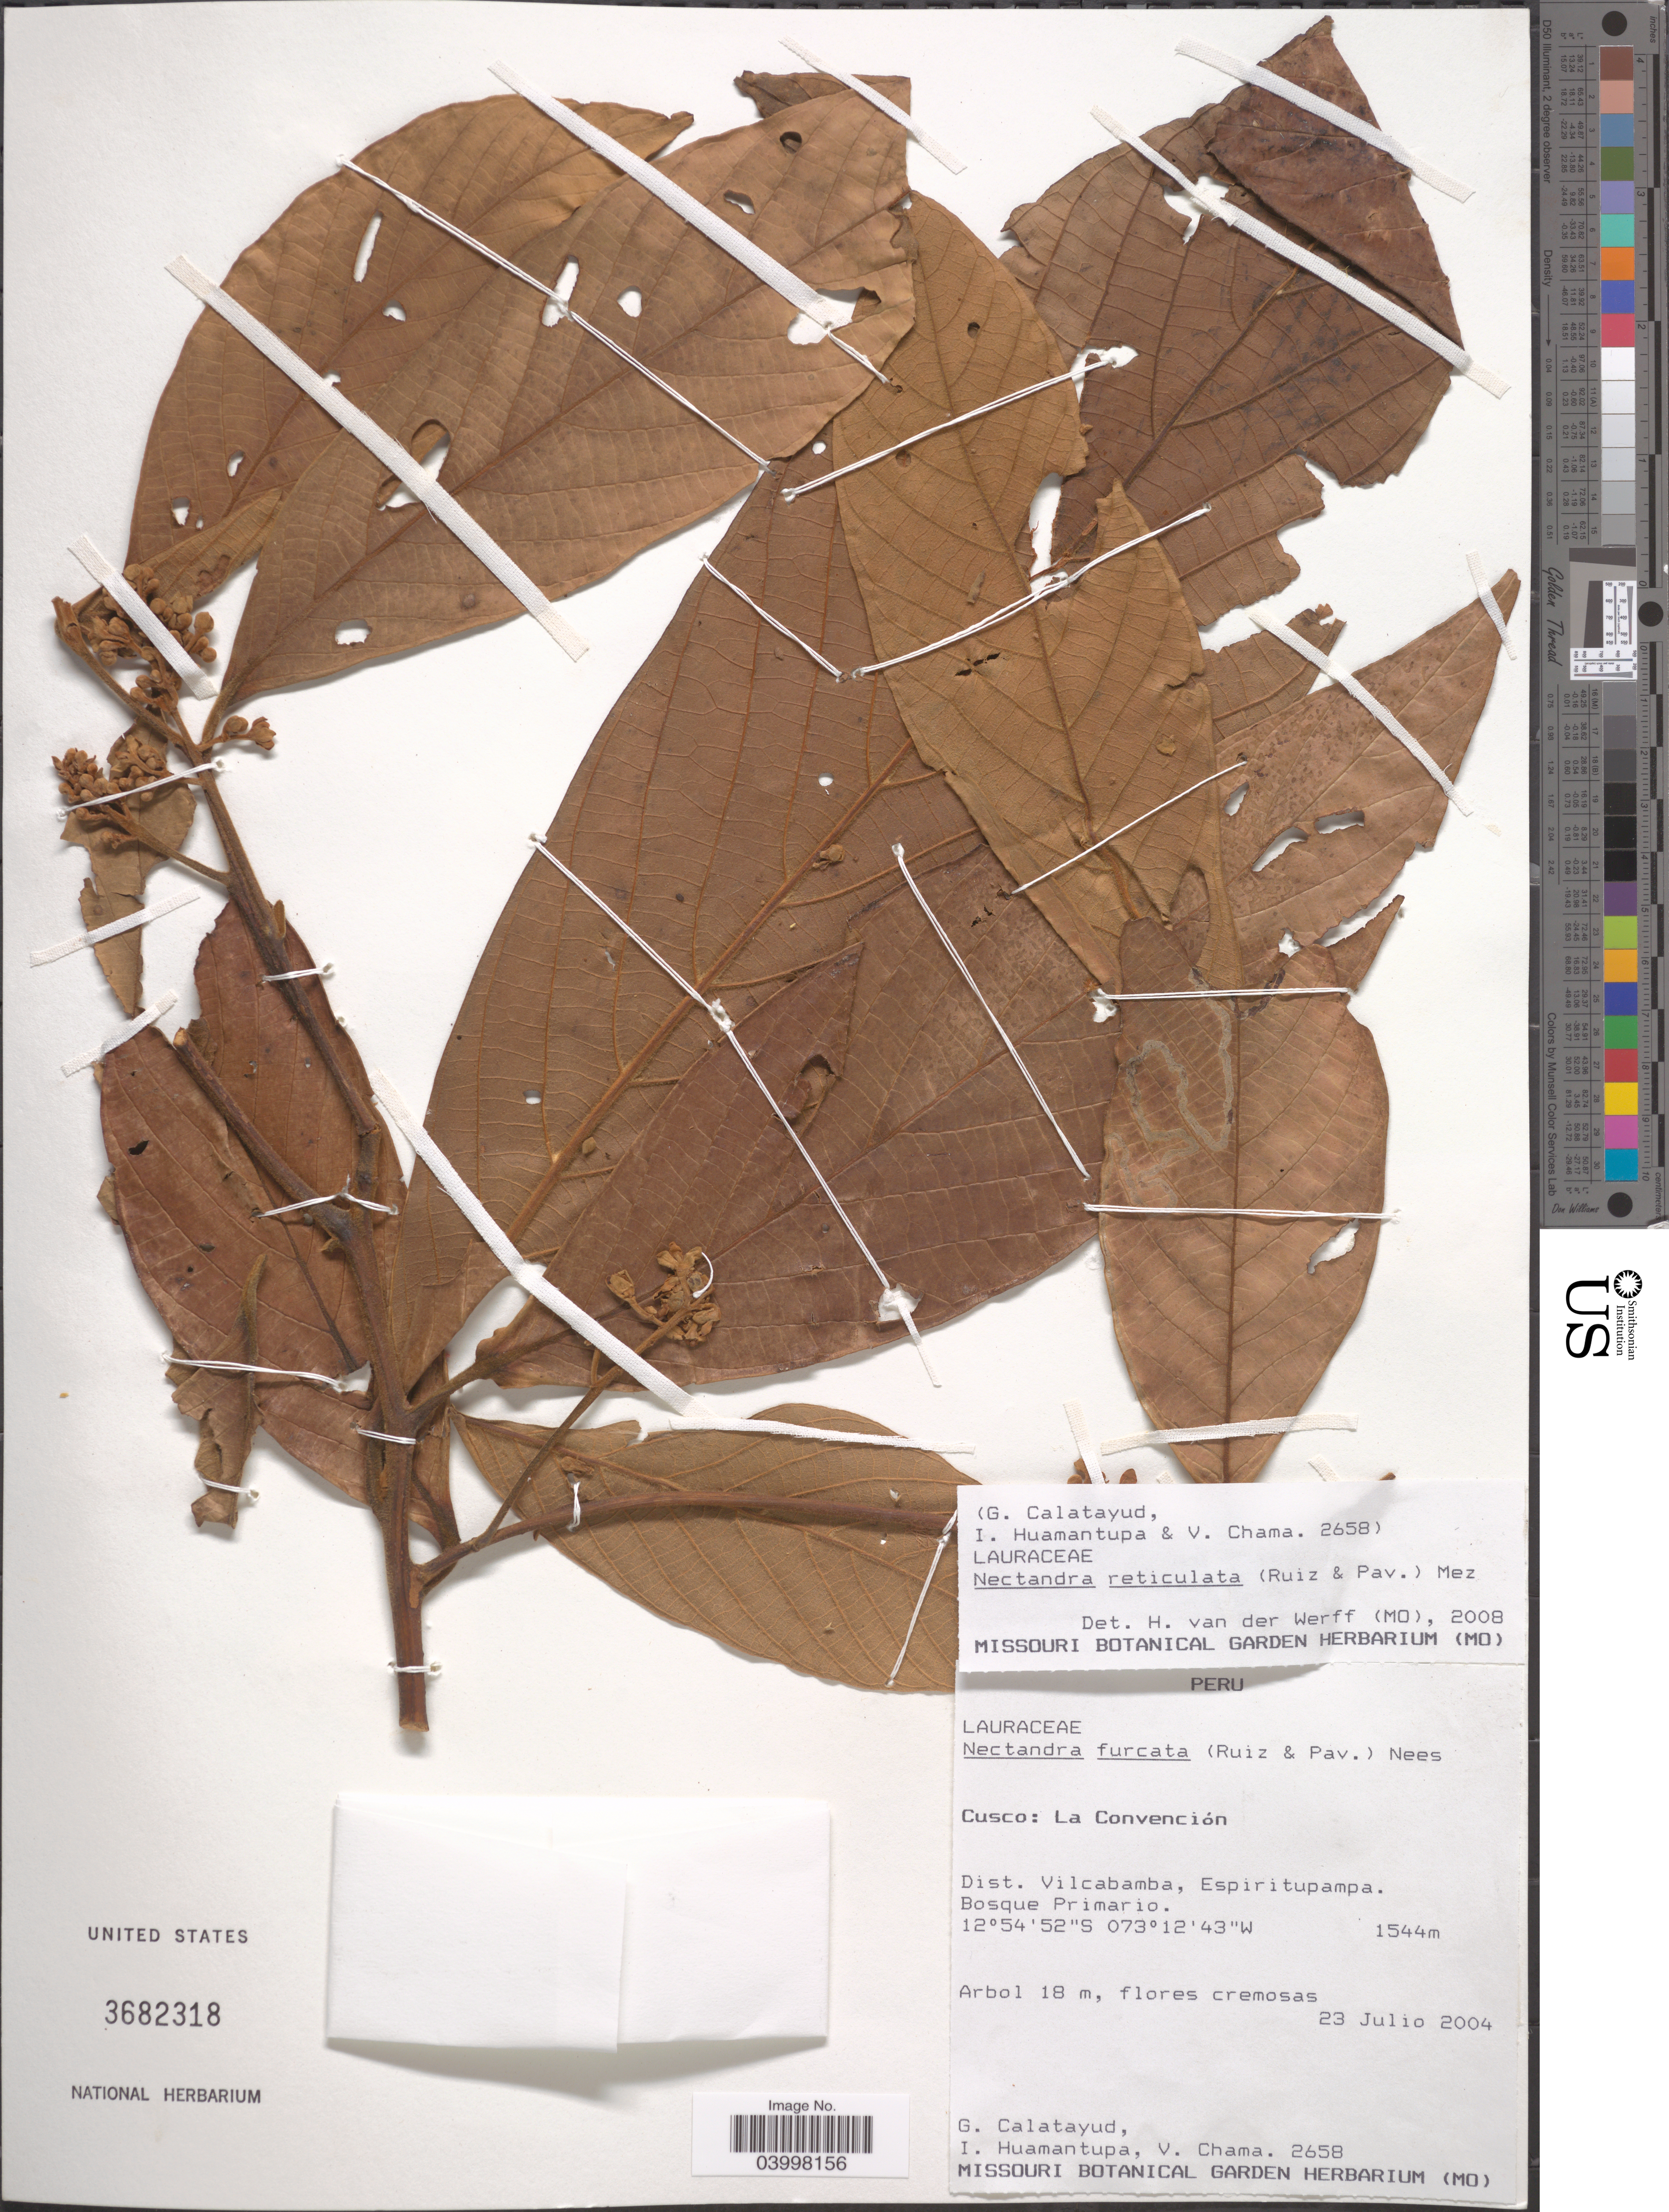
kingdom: Plantae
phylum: Tracheophyta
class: Magnoliopsida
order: Laurales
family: Lauraceae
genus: Nectandra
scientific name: Nectandra reticulata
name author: (Ruiz & Pav.) Mez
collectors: G. Calatayud, I. Huamantupa & V. Chama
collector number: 2658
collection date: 2004-07-23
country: Peru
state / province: Cusco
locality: La Convención. Dist. Vilcabamba, Espiritupampa. Bosque Primario.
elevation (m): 1544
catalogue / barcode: US 3682318